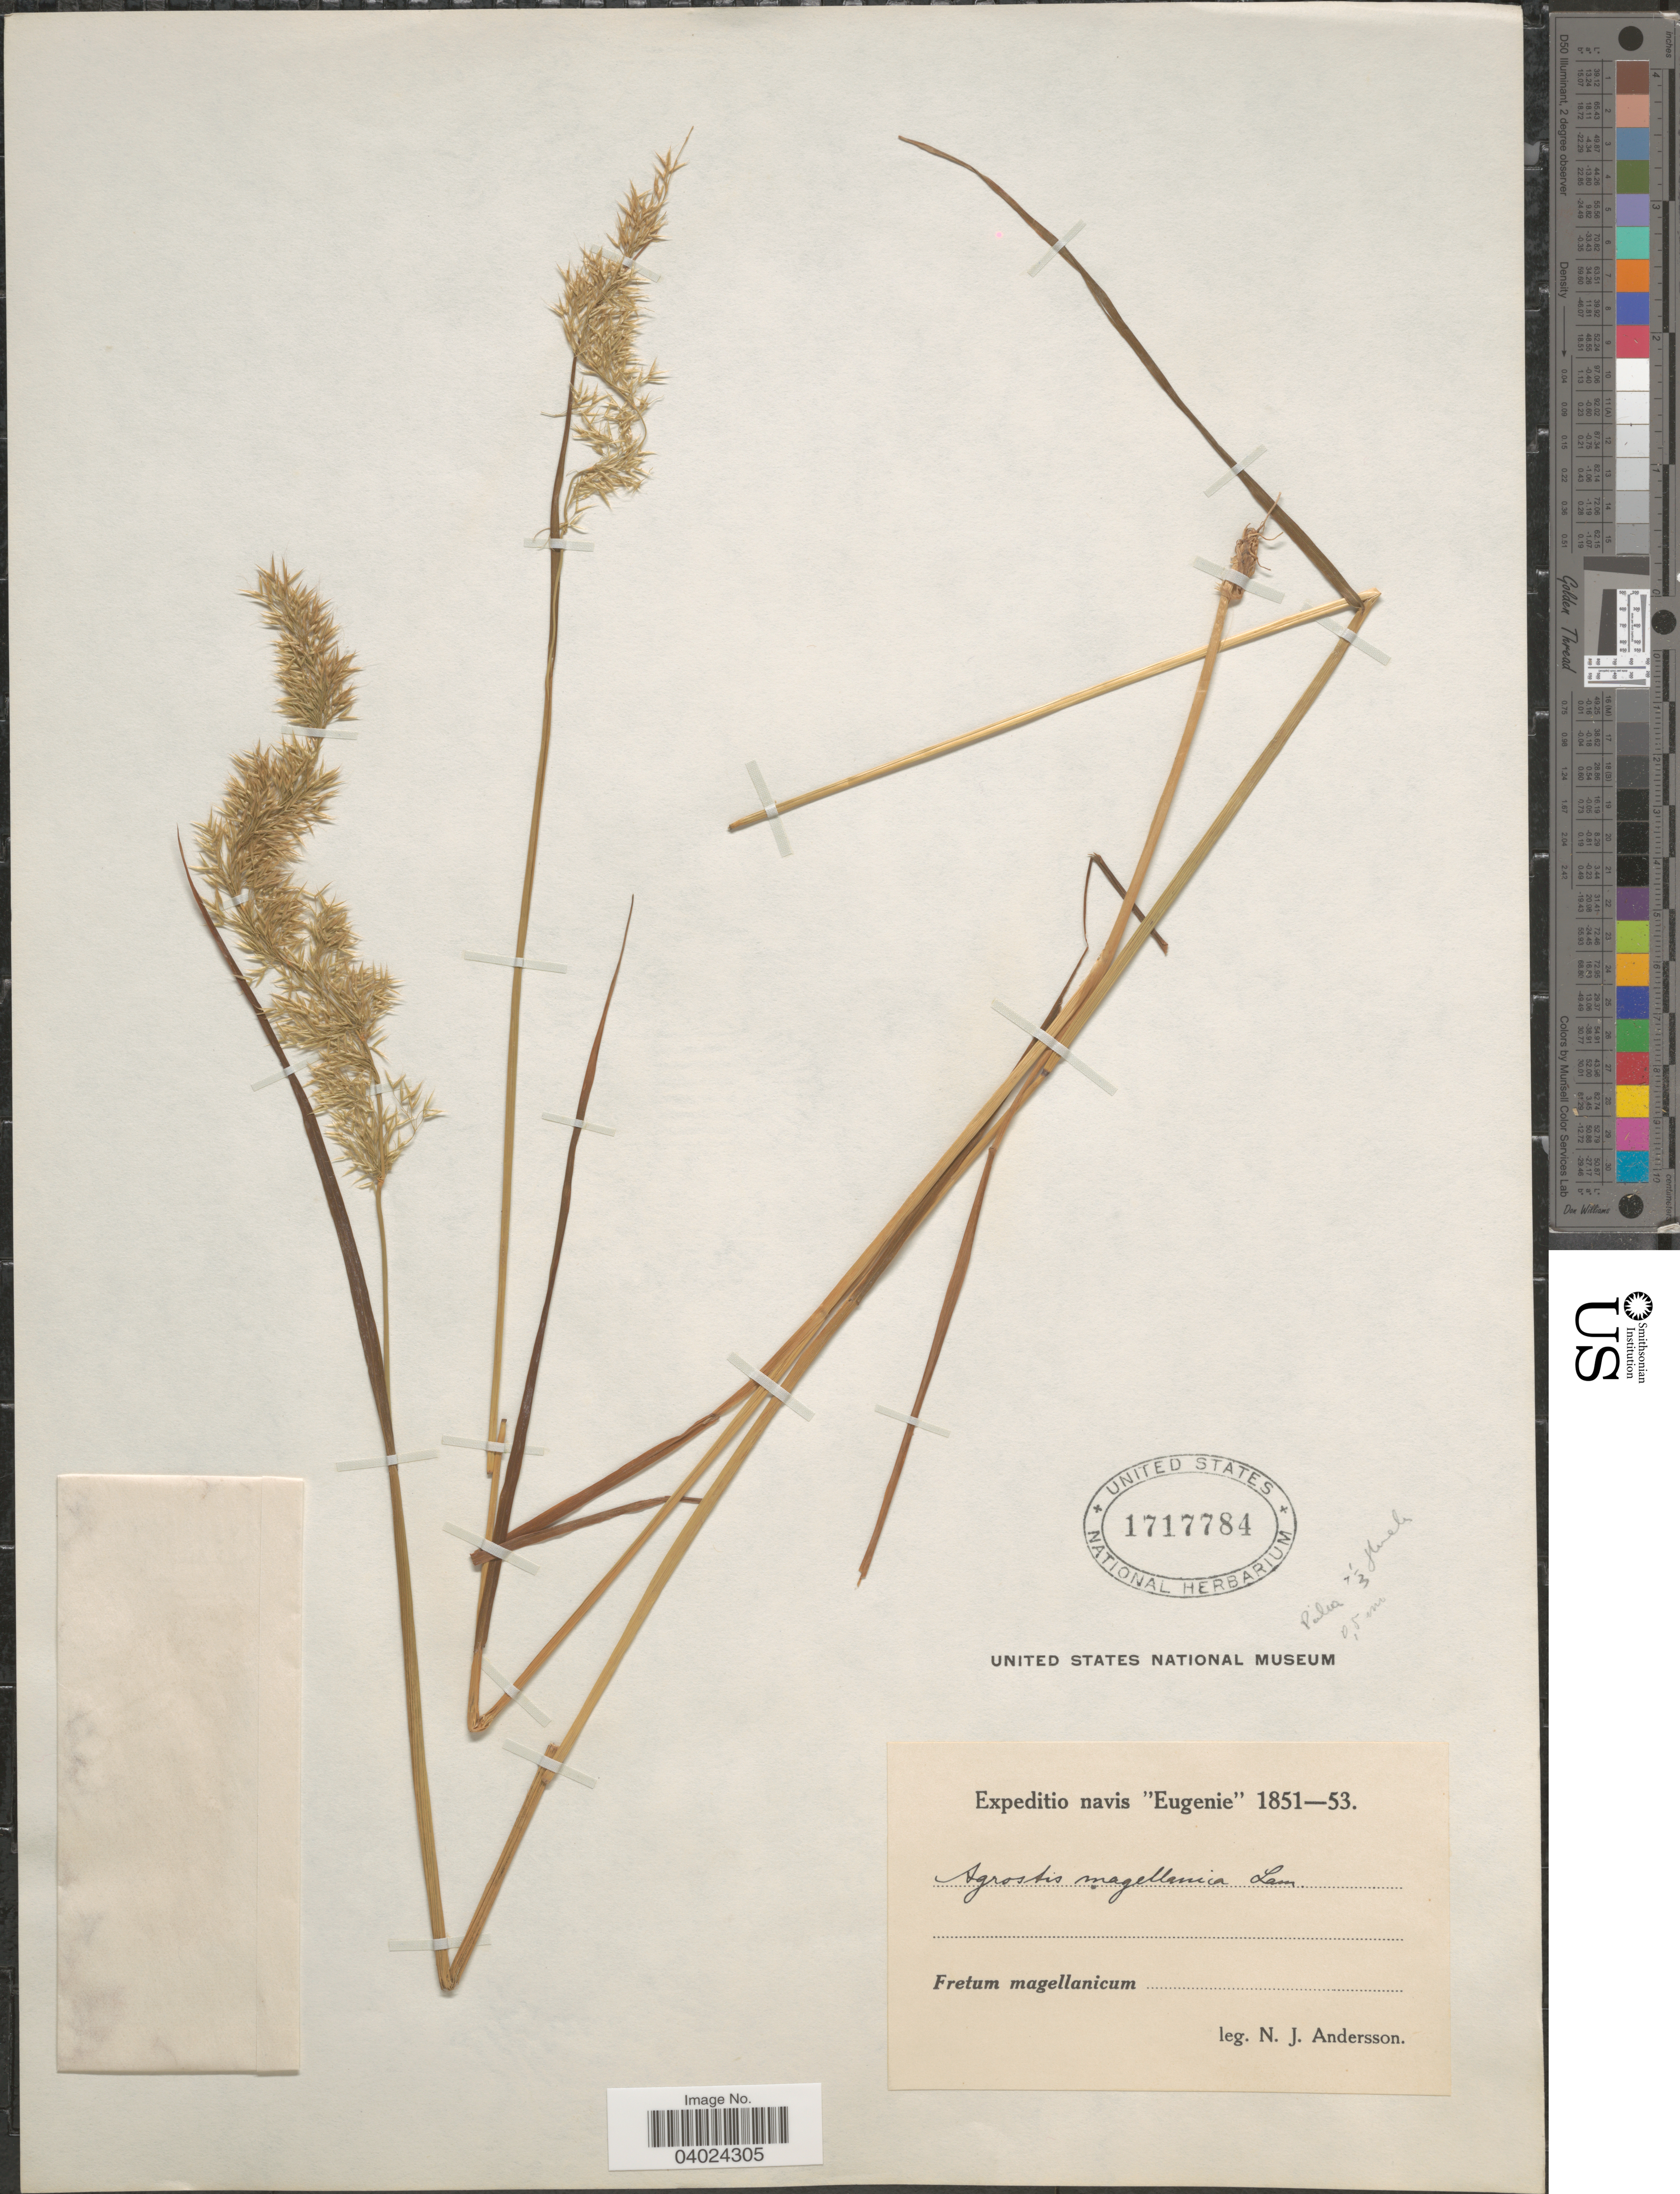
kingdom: Plantae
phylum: Tracheophyta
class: Liliopsida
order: Poales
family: Poaceae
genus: Agrostis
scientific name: Agrostis magellanica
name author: Lam.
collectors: N. J. Andersson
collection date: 1851/1853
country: Chile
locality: Fretum magellanicum.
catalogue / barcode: US 1717784